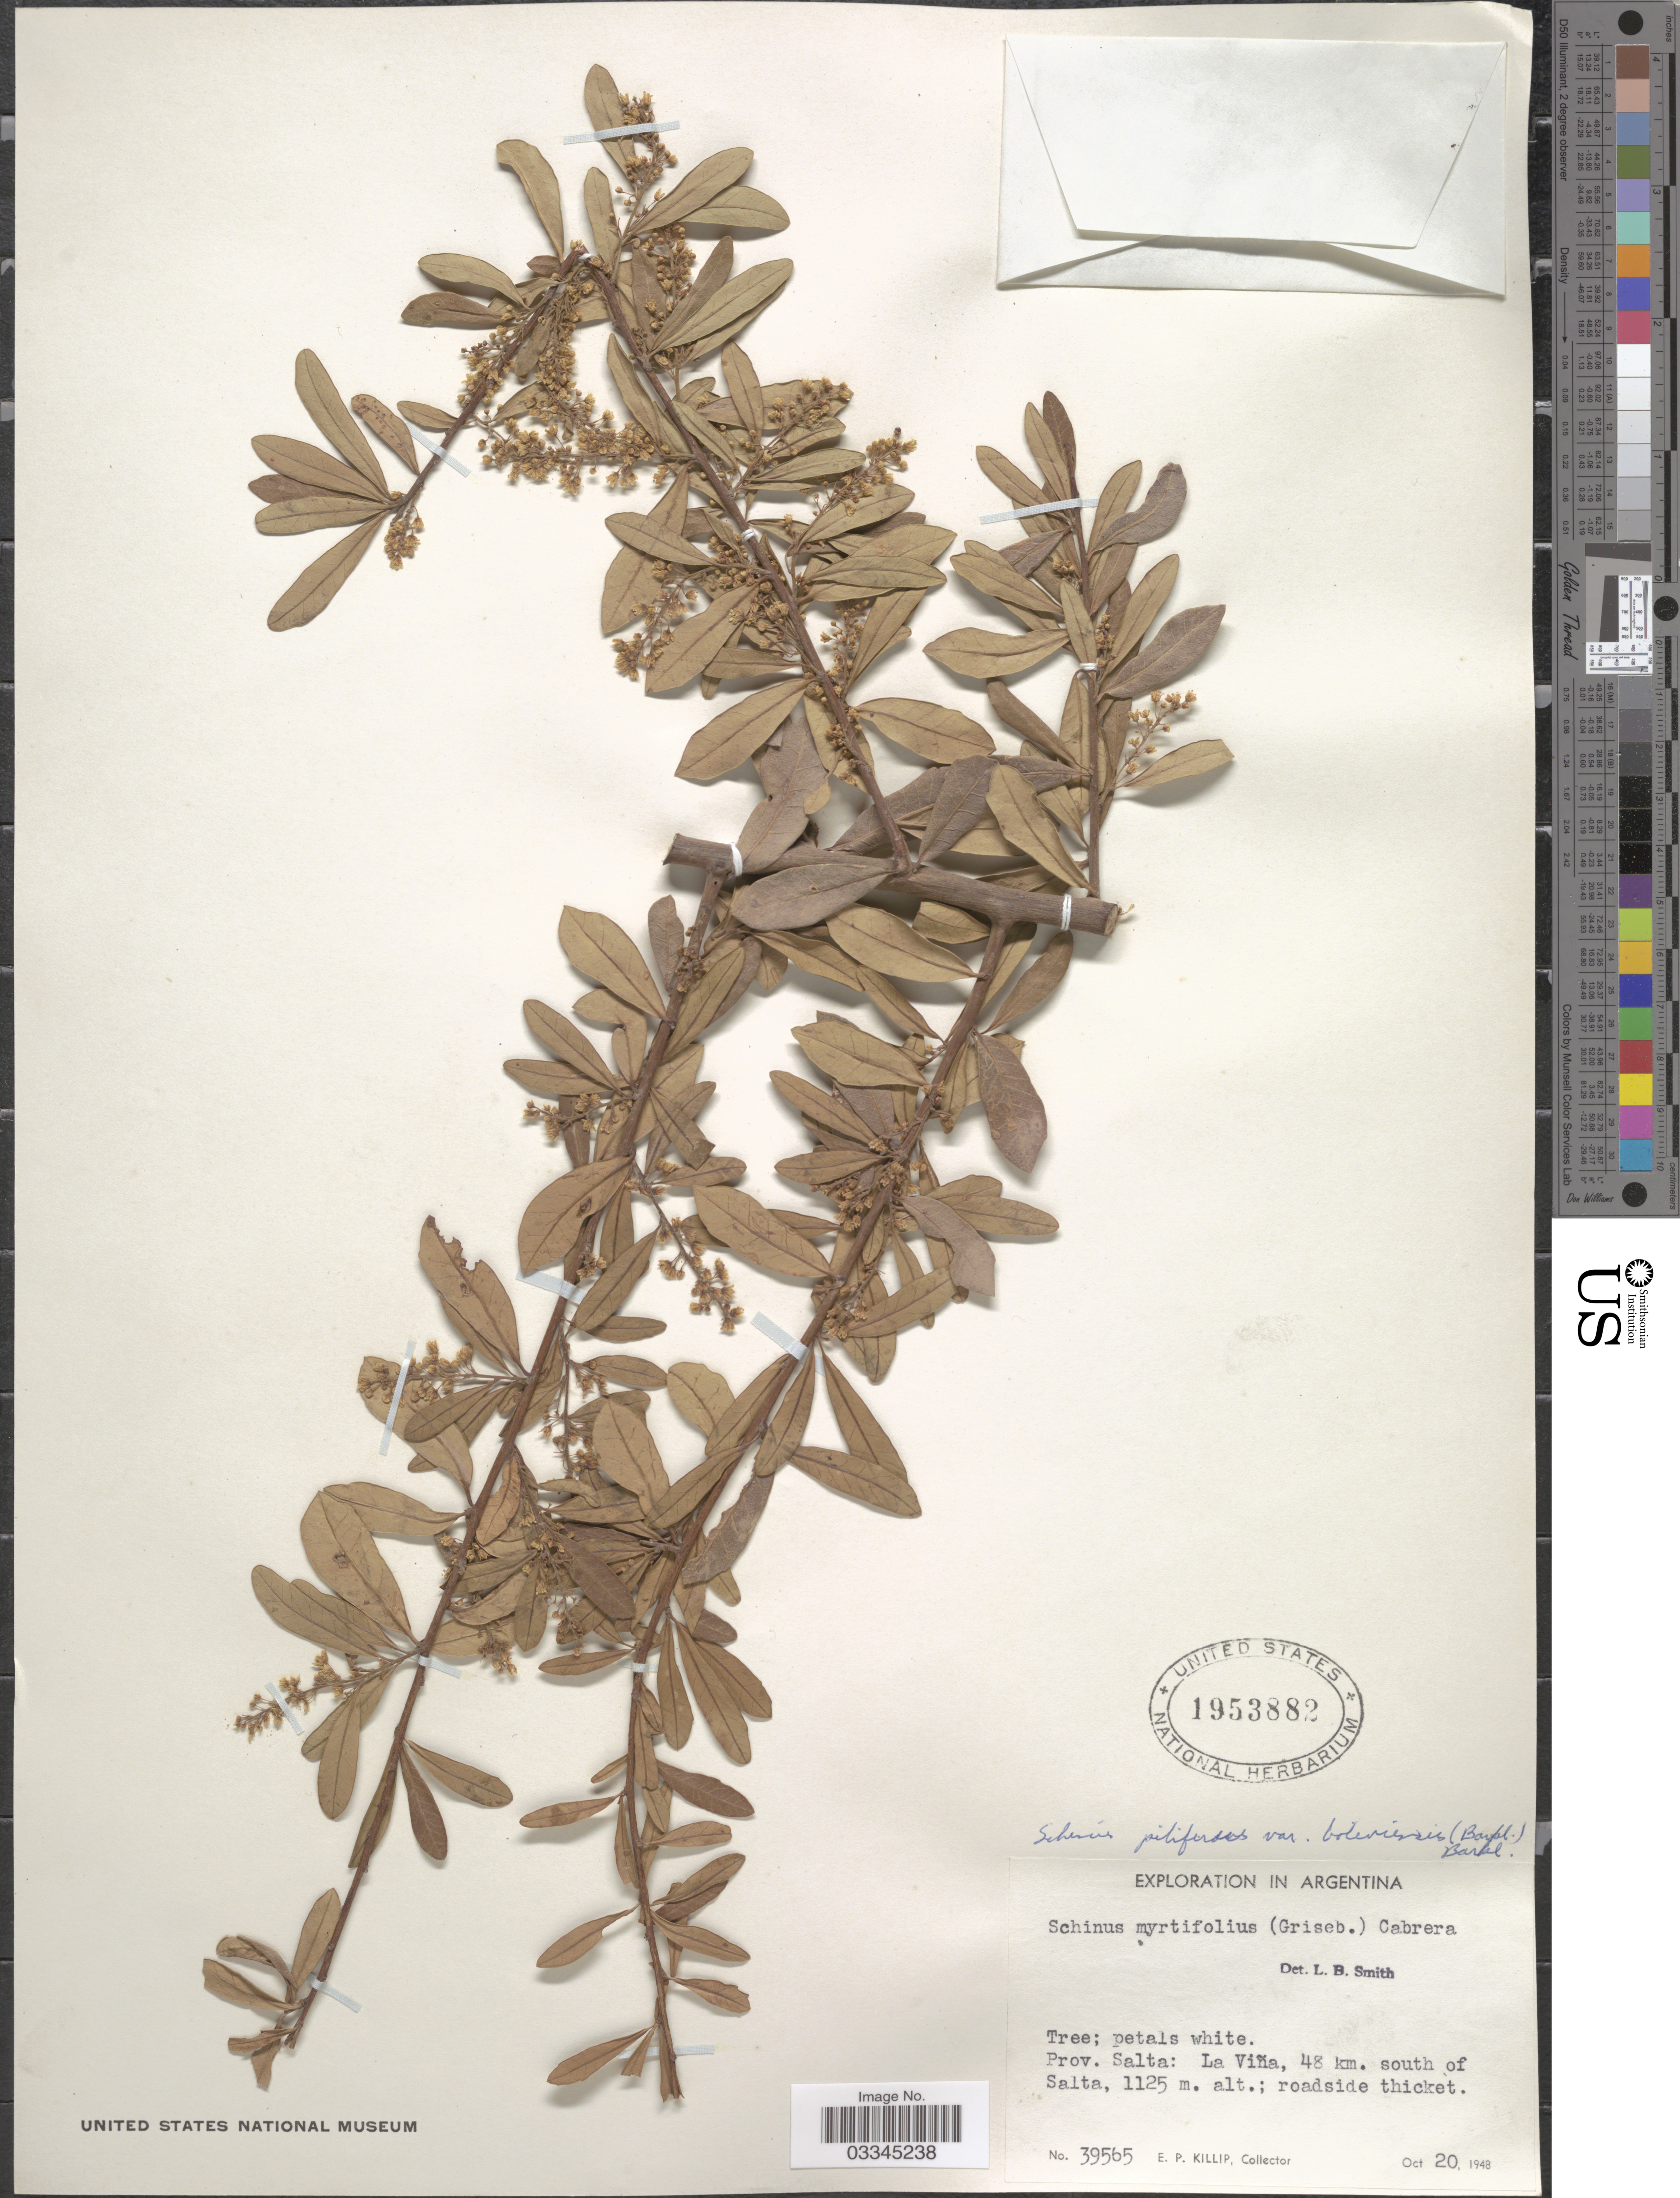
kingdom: Plantae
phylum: Tracheophyta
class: Magnoliopsida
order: Sapindales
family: Anacardiaceae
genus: Schinus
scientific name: Schinus pilifera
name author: I.M. Johnst.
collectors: E. P. Killip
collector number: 39565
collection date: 1948-10-20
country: Argentina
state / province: Salta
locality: La Viña, 48 km. south of Salta.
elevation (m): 1125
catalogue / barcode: US 1953882